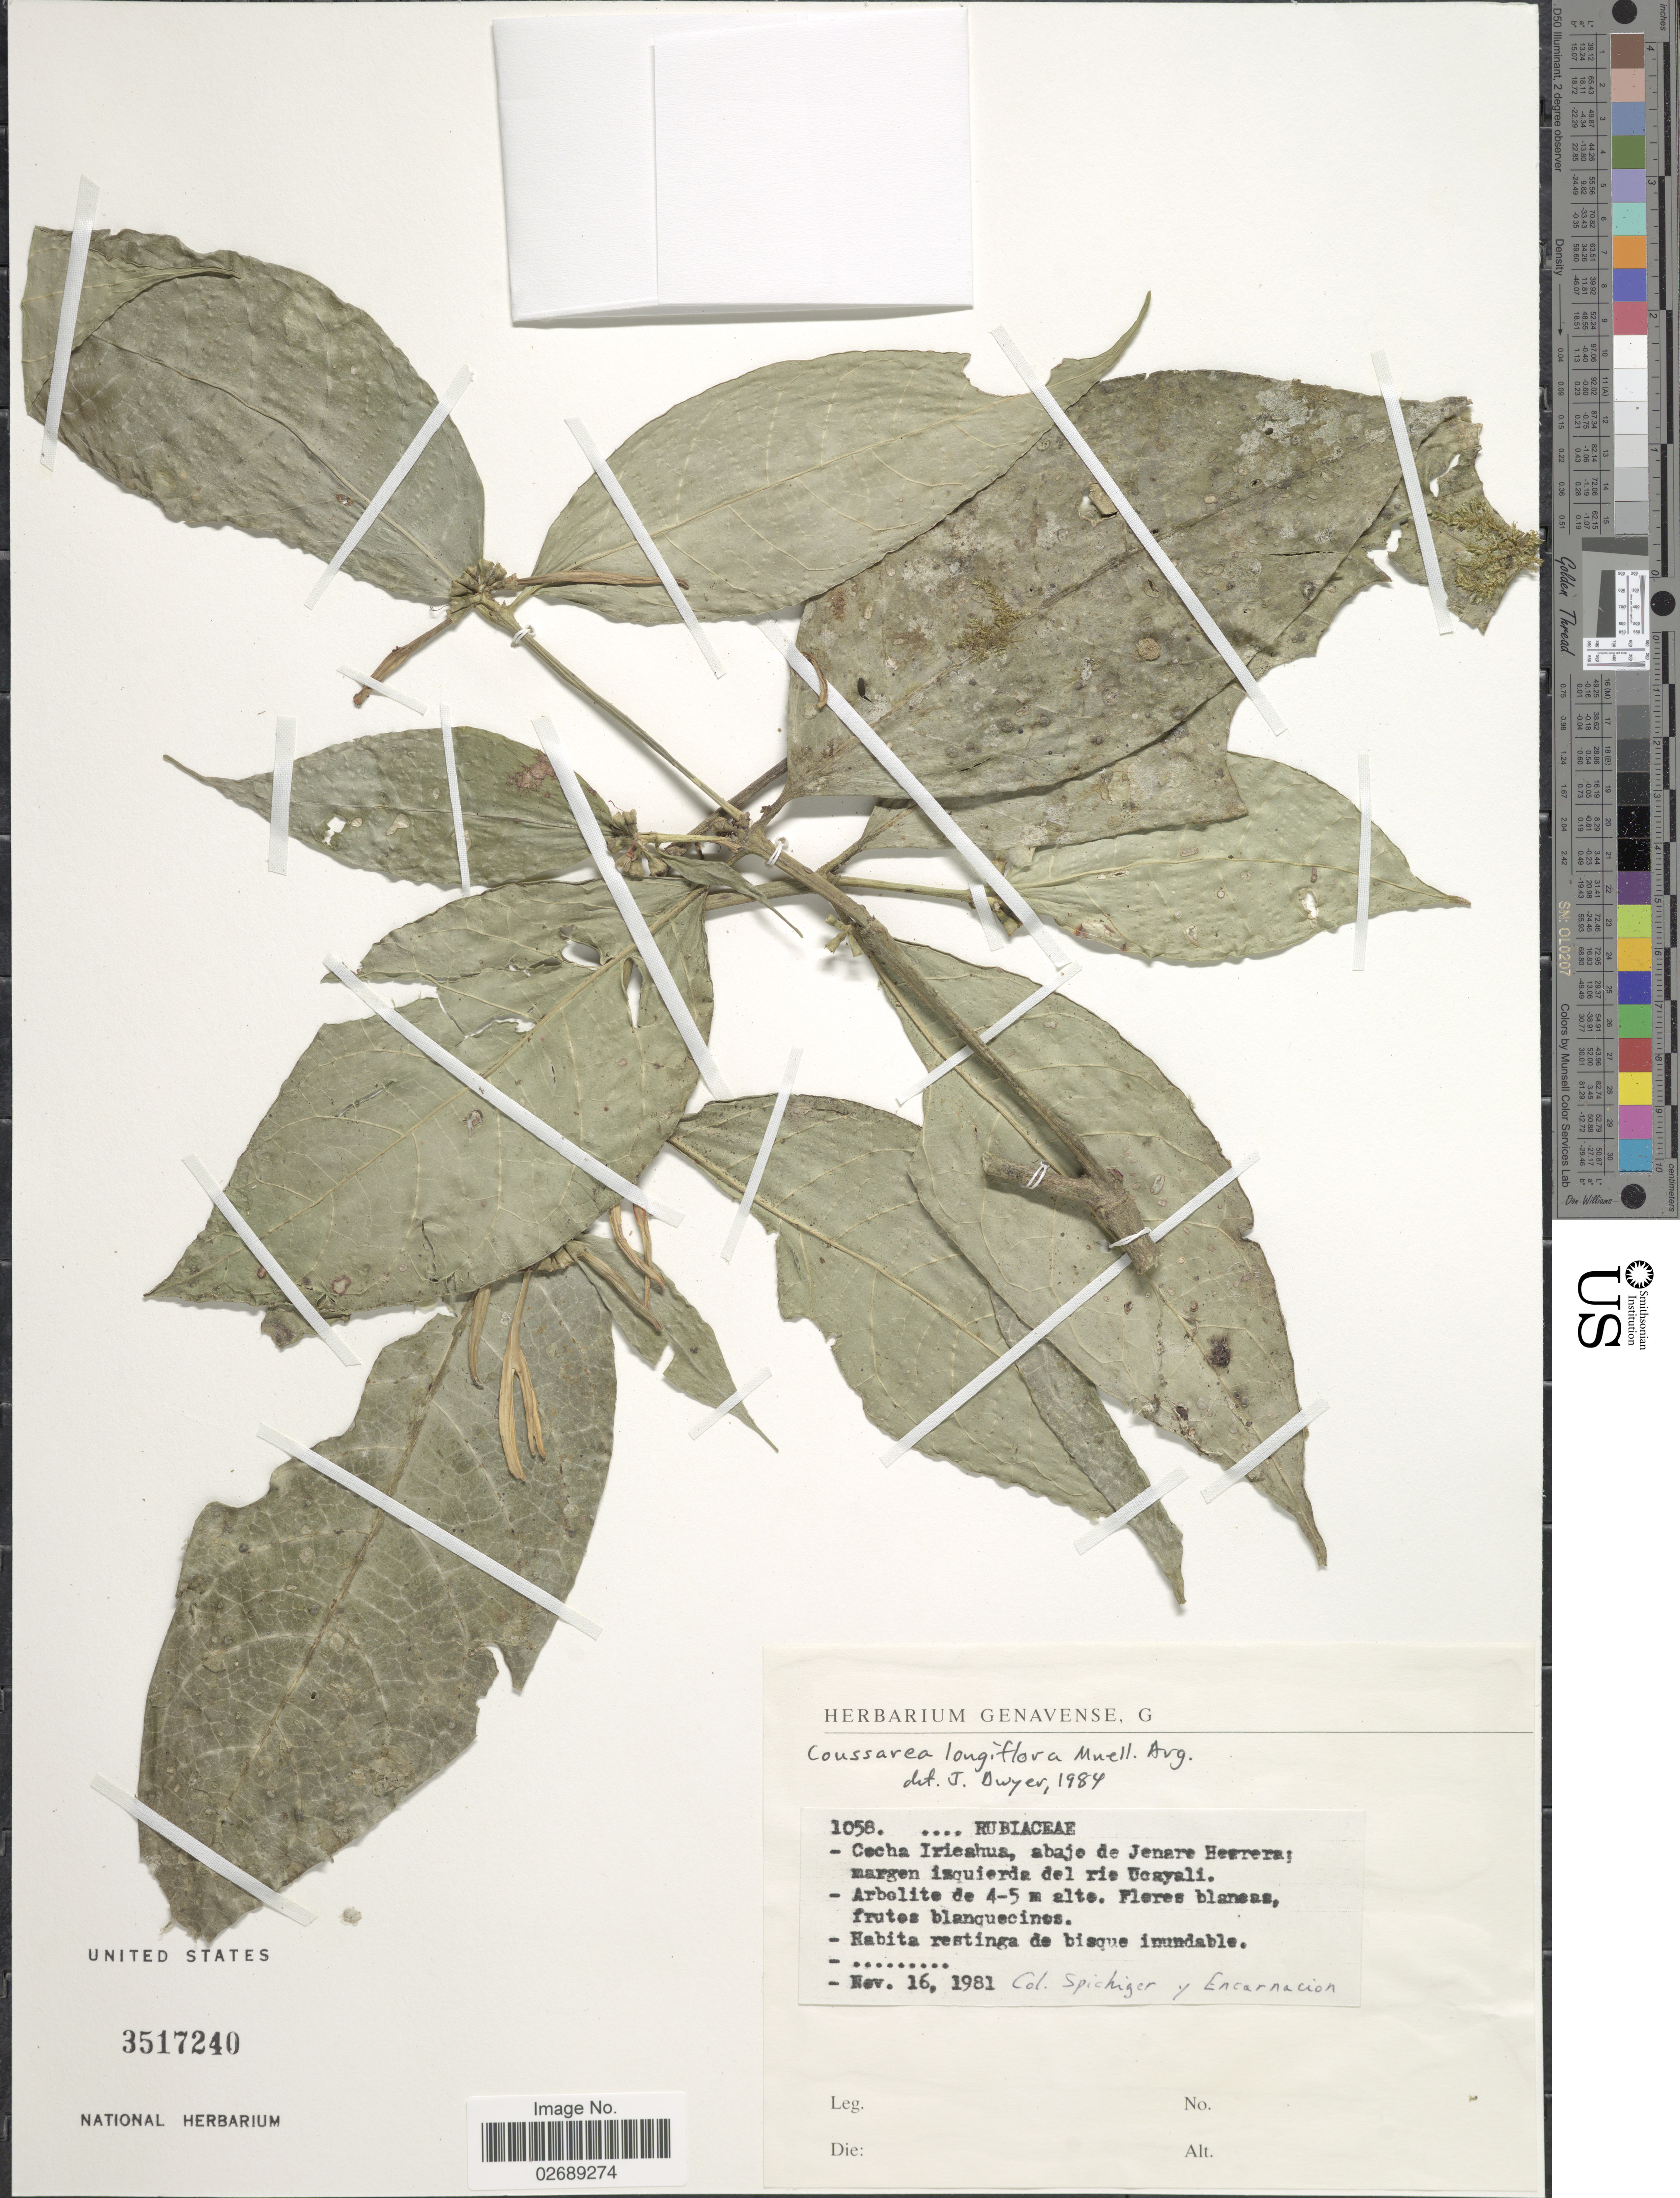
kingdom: Plantae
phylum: Tracheophyta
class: Magnoliopsida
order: Gentianales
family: Rubiaceae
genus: Coussarea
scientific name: Coussarea longiflora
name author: (Mart.) Müll. Arg.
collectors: Spichiger & -- Encarnacion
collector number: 1058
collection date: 1981-11-16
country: Peru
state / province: Loreto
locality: Cocha Iricahua, abajo de Jenaro Herrera; margen izquierda del rio Ucayali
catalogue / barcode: US 3517240